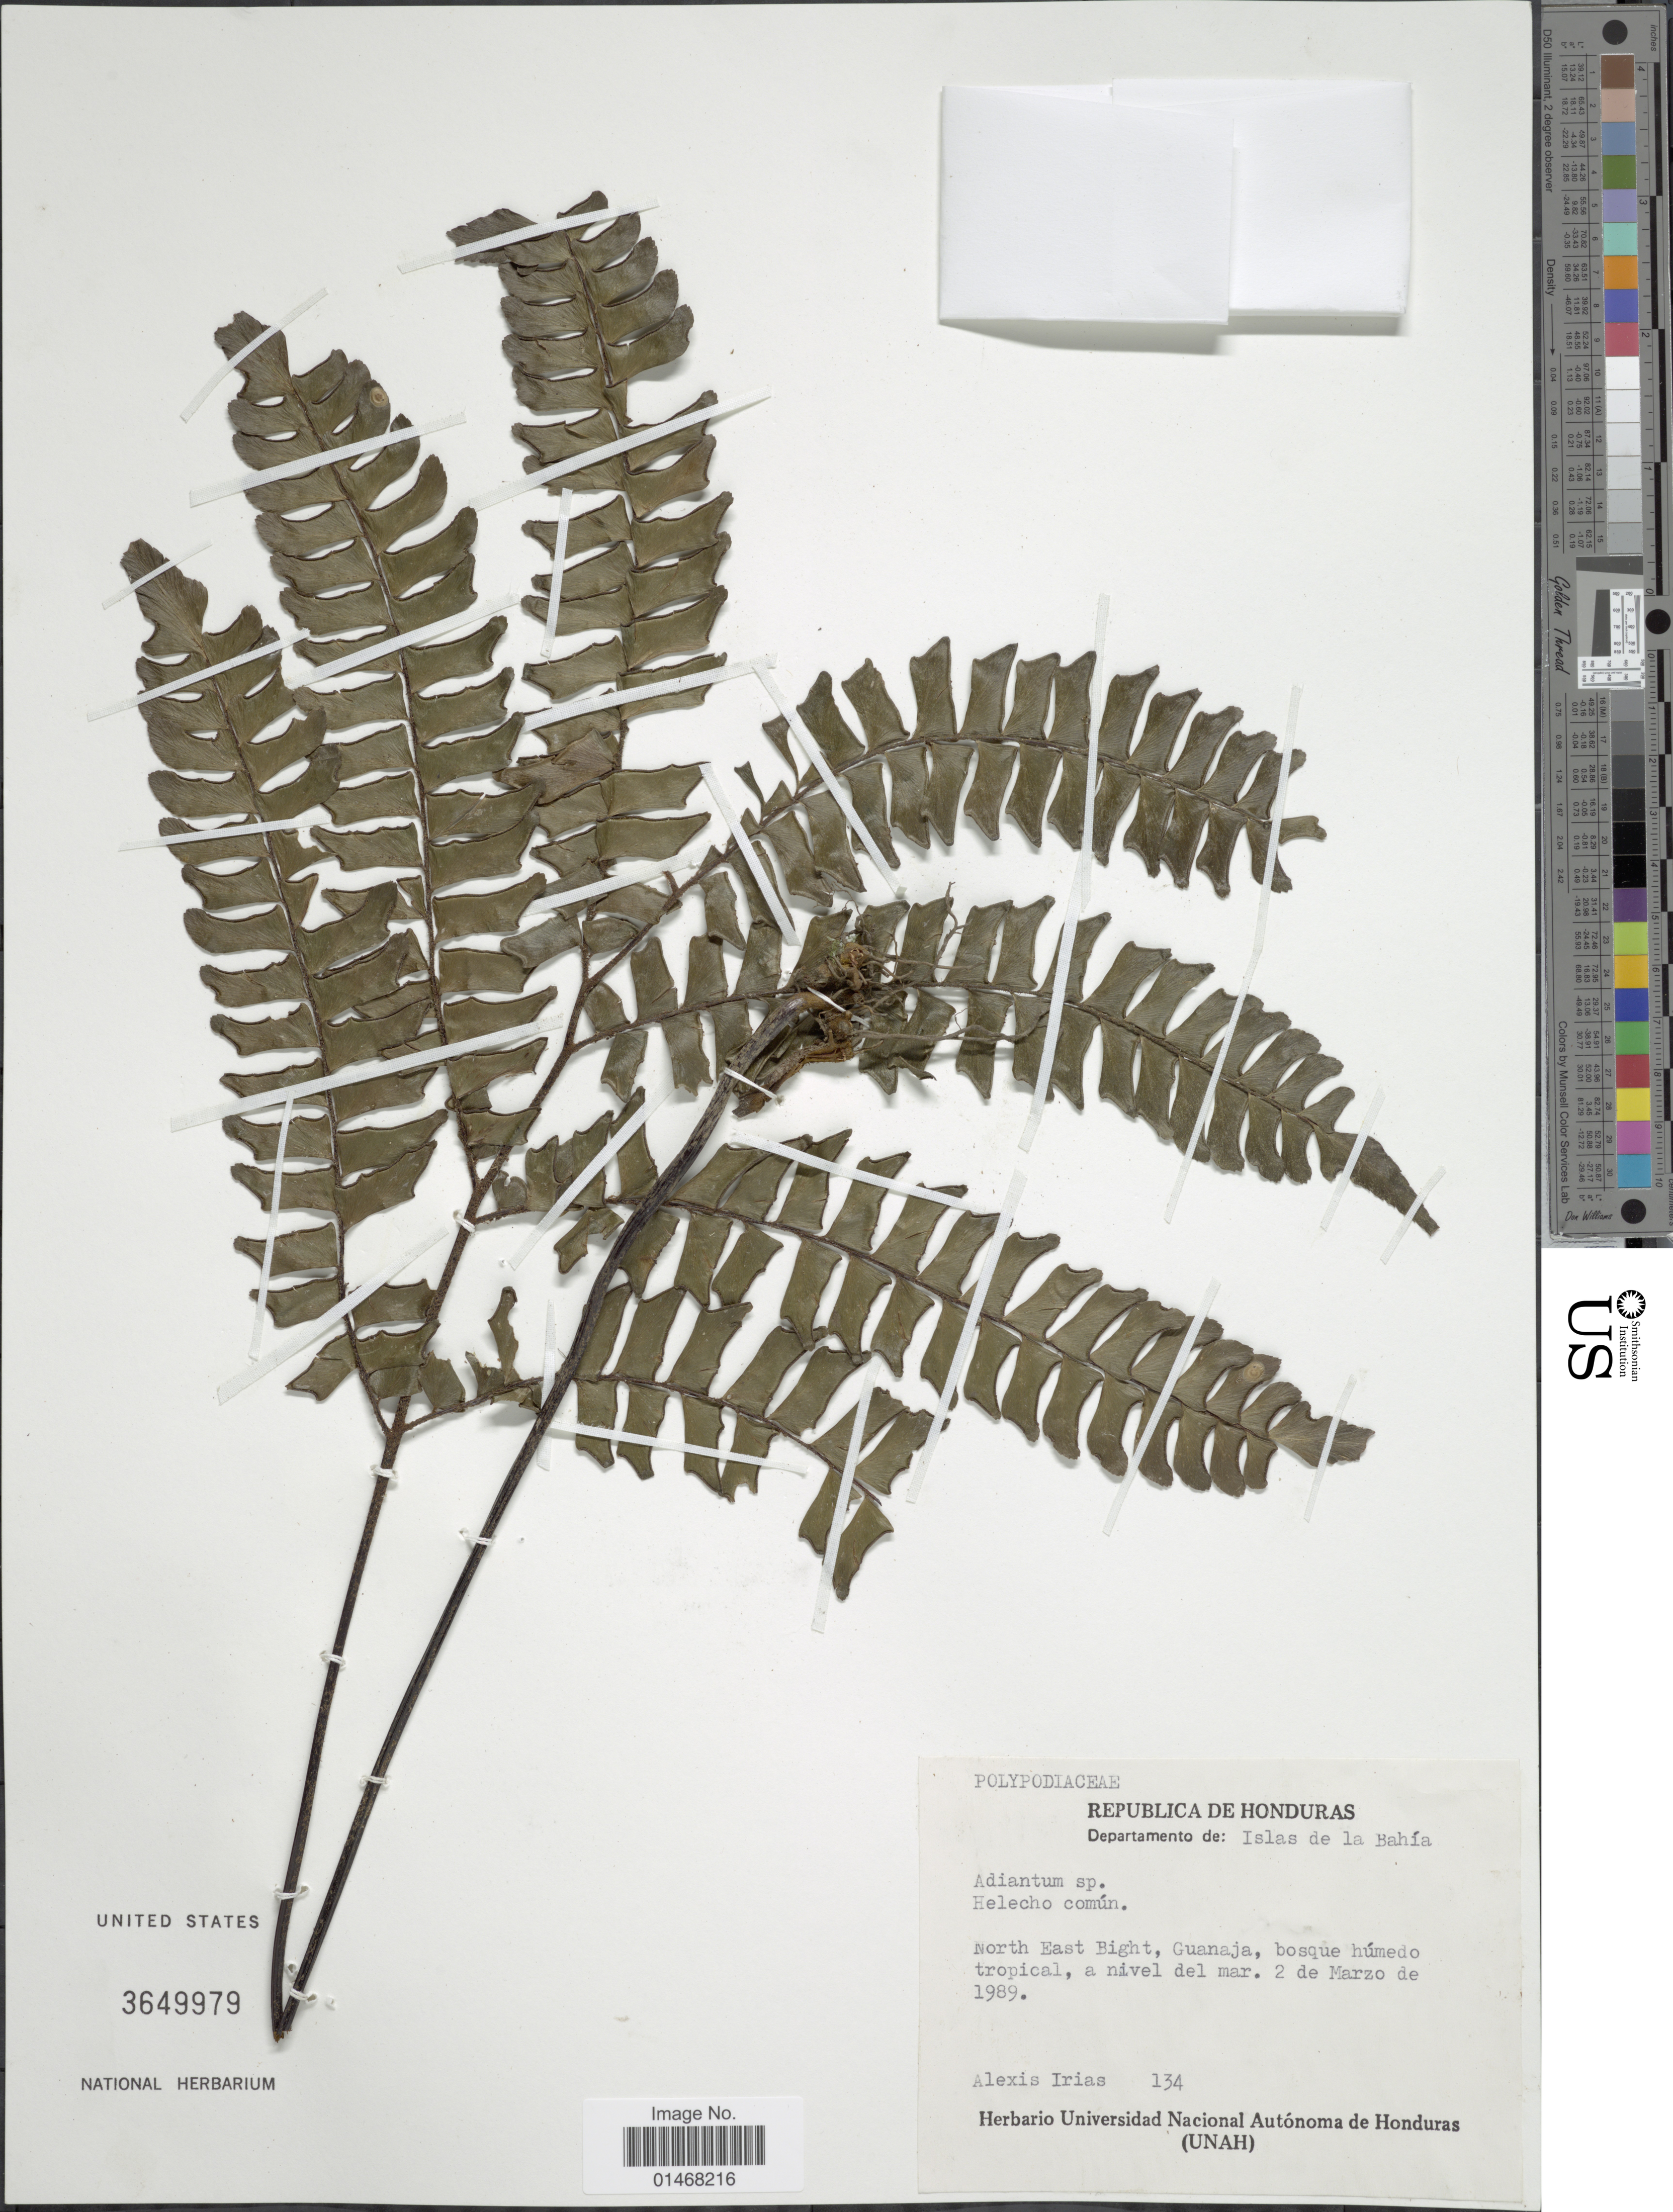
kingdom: Plantae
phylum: Tracheophyta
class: Polypodiopsida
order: Polypodiales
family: Pteridaceae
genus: Adiantum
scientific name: Adiantum tetraphyllum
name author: Humb. & Bonpl. ex Willd.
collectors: A. Irias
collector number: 134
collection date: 1989-03-02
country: Honduras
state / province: Islas de la Bahía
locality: Republica de Honduras, Departamento de: Islas de la Bahía, North East Bight, Guanaja, bosque húmedo tropical, a nivel del mar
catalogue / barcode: US 3649979